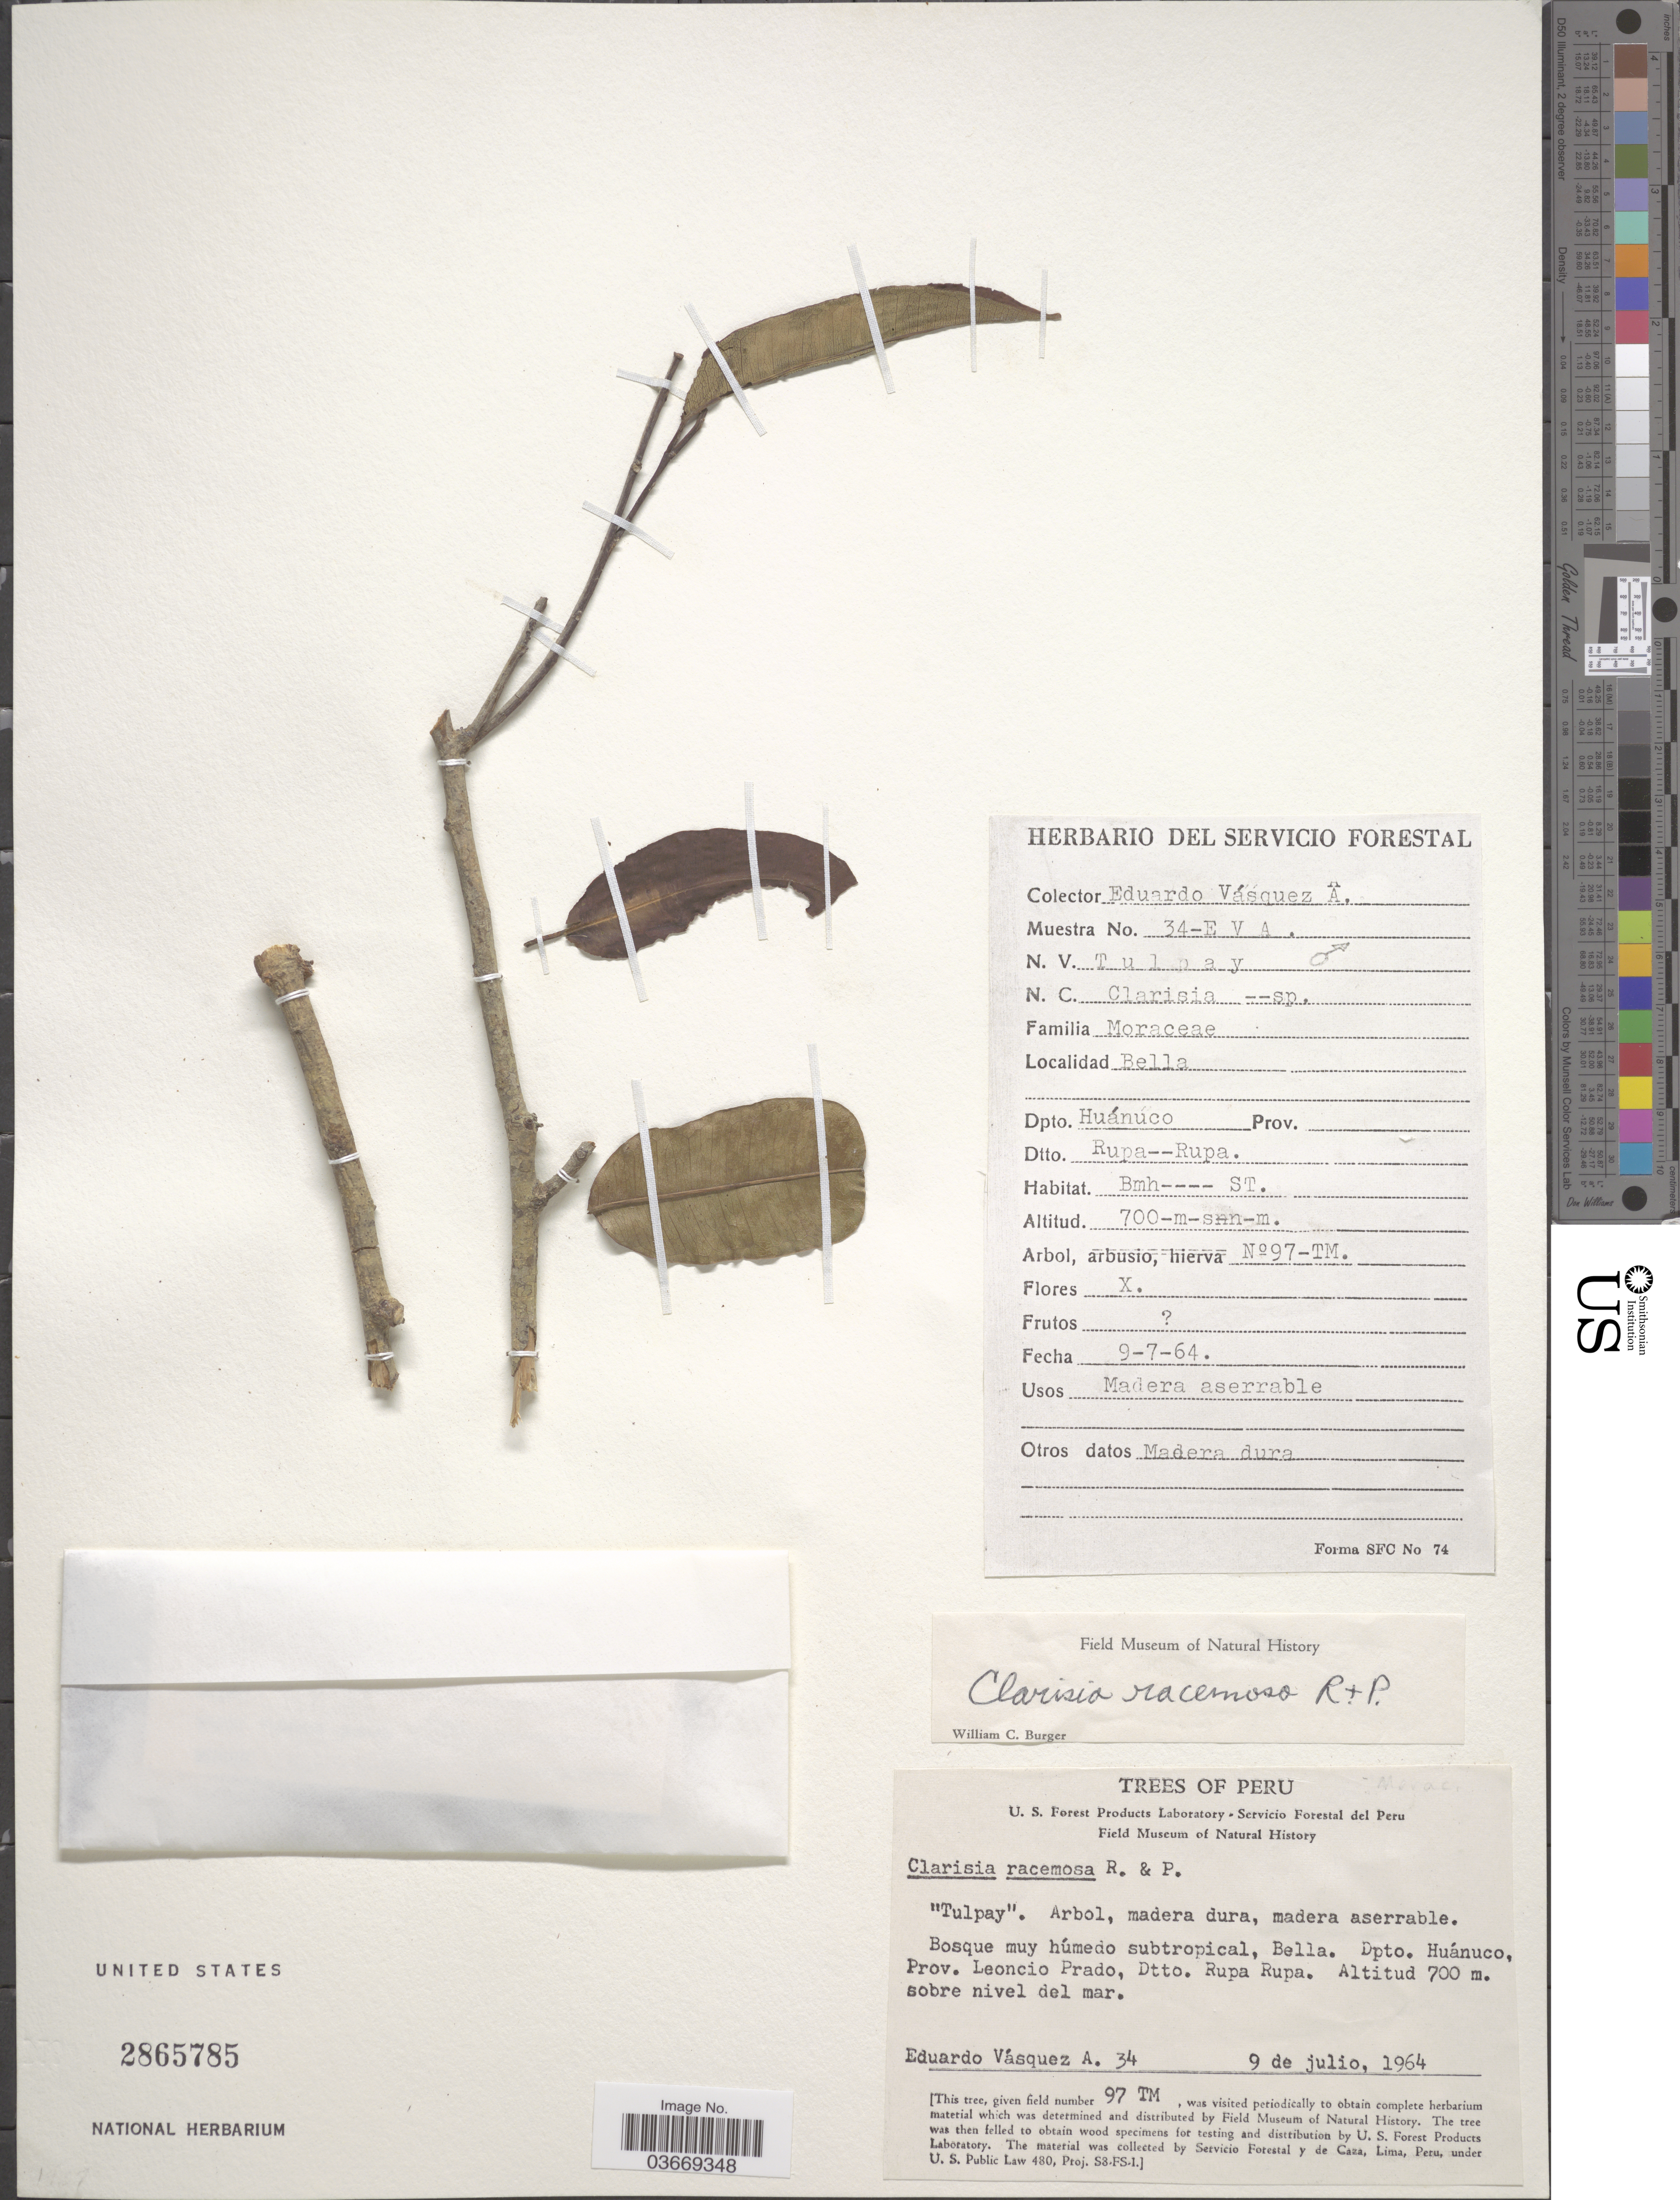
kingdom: Plantae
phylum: Tracheophyta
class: Magnoliopsida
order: Rosales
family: Moraceae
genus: Clarisia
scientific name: Clarisia racemosa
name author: Ruiz & Pav.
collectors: E. Vasquez A.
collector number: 34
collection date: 1964-07-09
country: Peru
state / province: Huánuco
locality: Bella, Dpto. Huánuco, Dtto. Rupa-Rupa. Prov. Leoncio Prado.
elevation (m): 700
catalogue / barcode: US 2865785